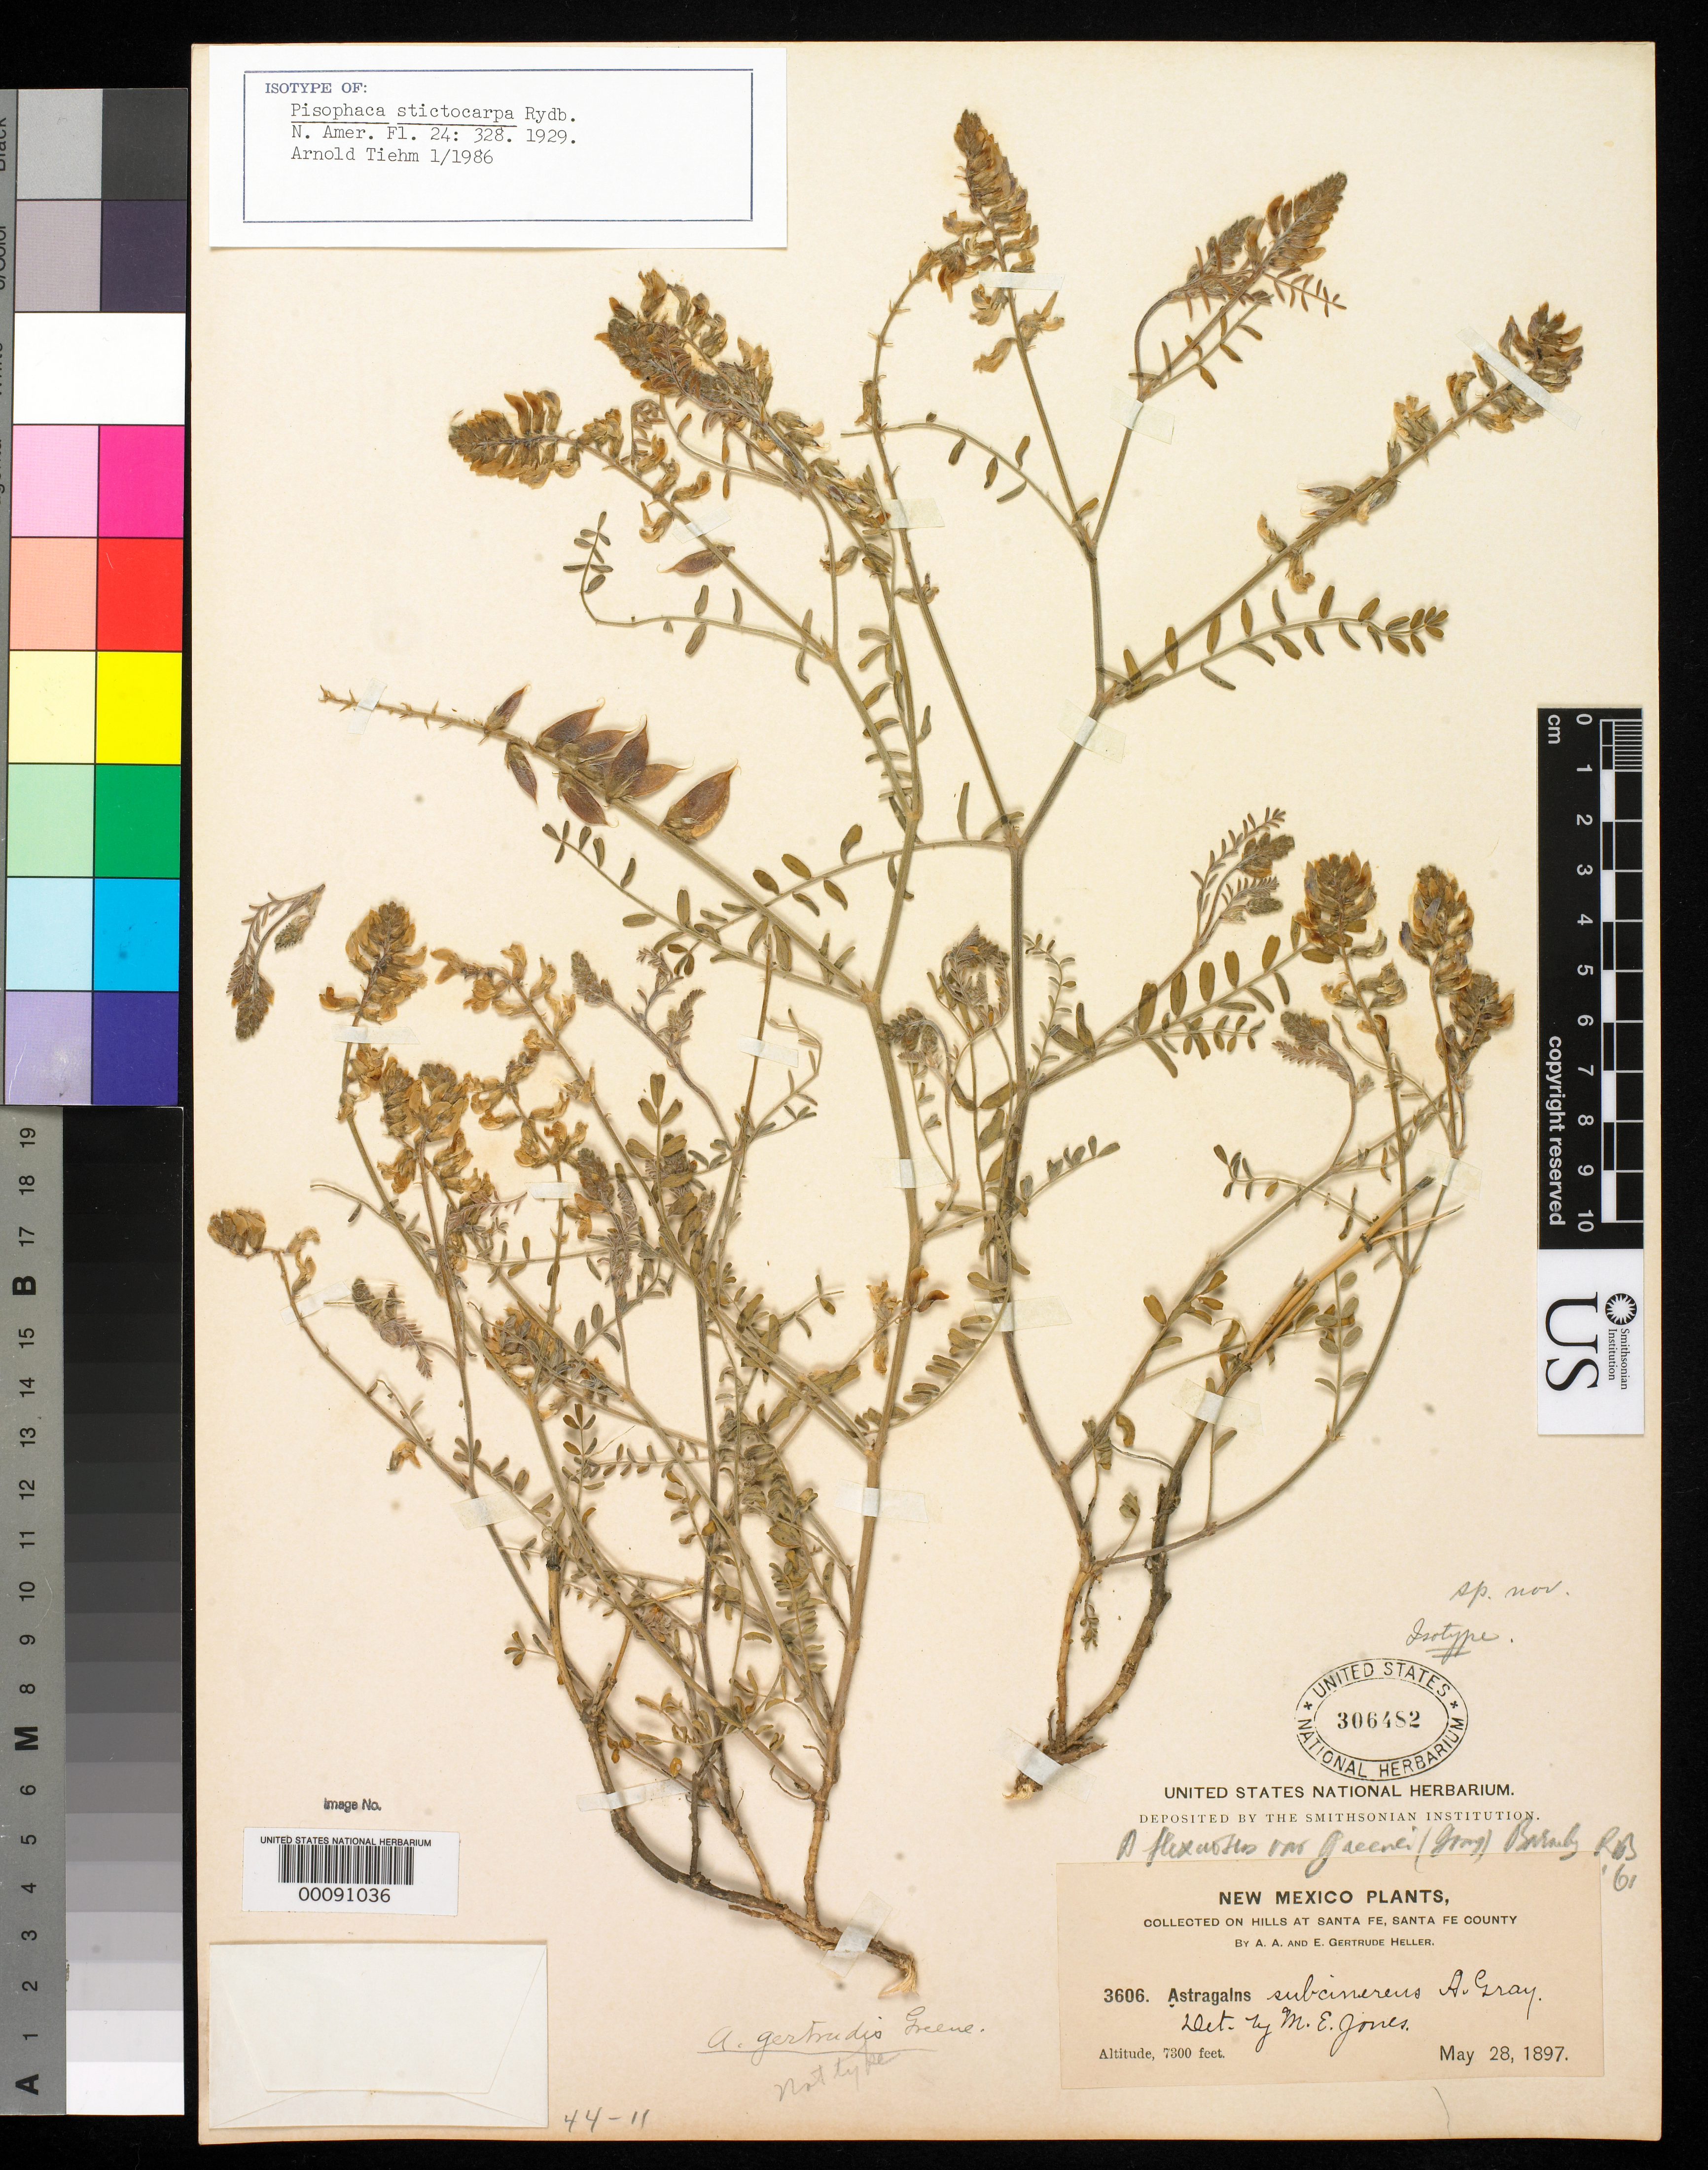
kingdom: Plantae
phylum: Tracheophyta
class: Magnoliopsida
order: Fabales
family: Fabaceae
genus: Pisophaca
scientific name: Pisophaca stictocarpa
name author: Rydb.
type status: Isotype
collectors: A. A. Heller & E. G. Heller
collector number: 3606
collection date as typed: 28 May 1897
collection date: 1897-05-28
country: United States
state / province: New Mexico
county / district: Santa Fe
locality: Santa Fe; alt. 7300 ft.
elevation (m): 2225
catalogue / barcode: US 306482